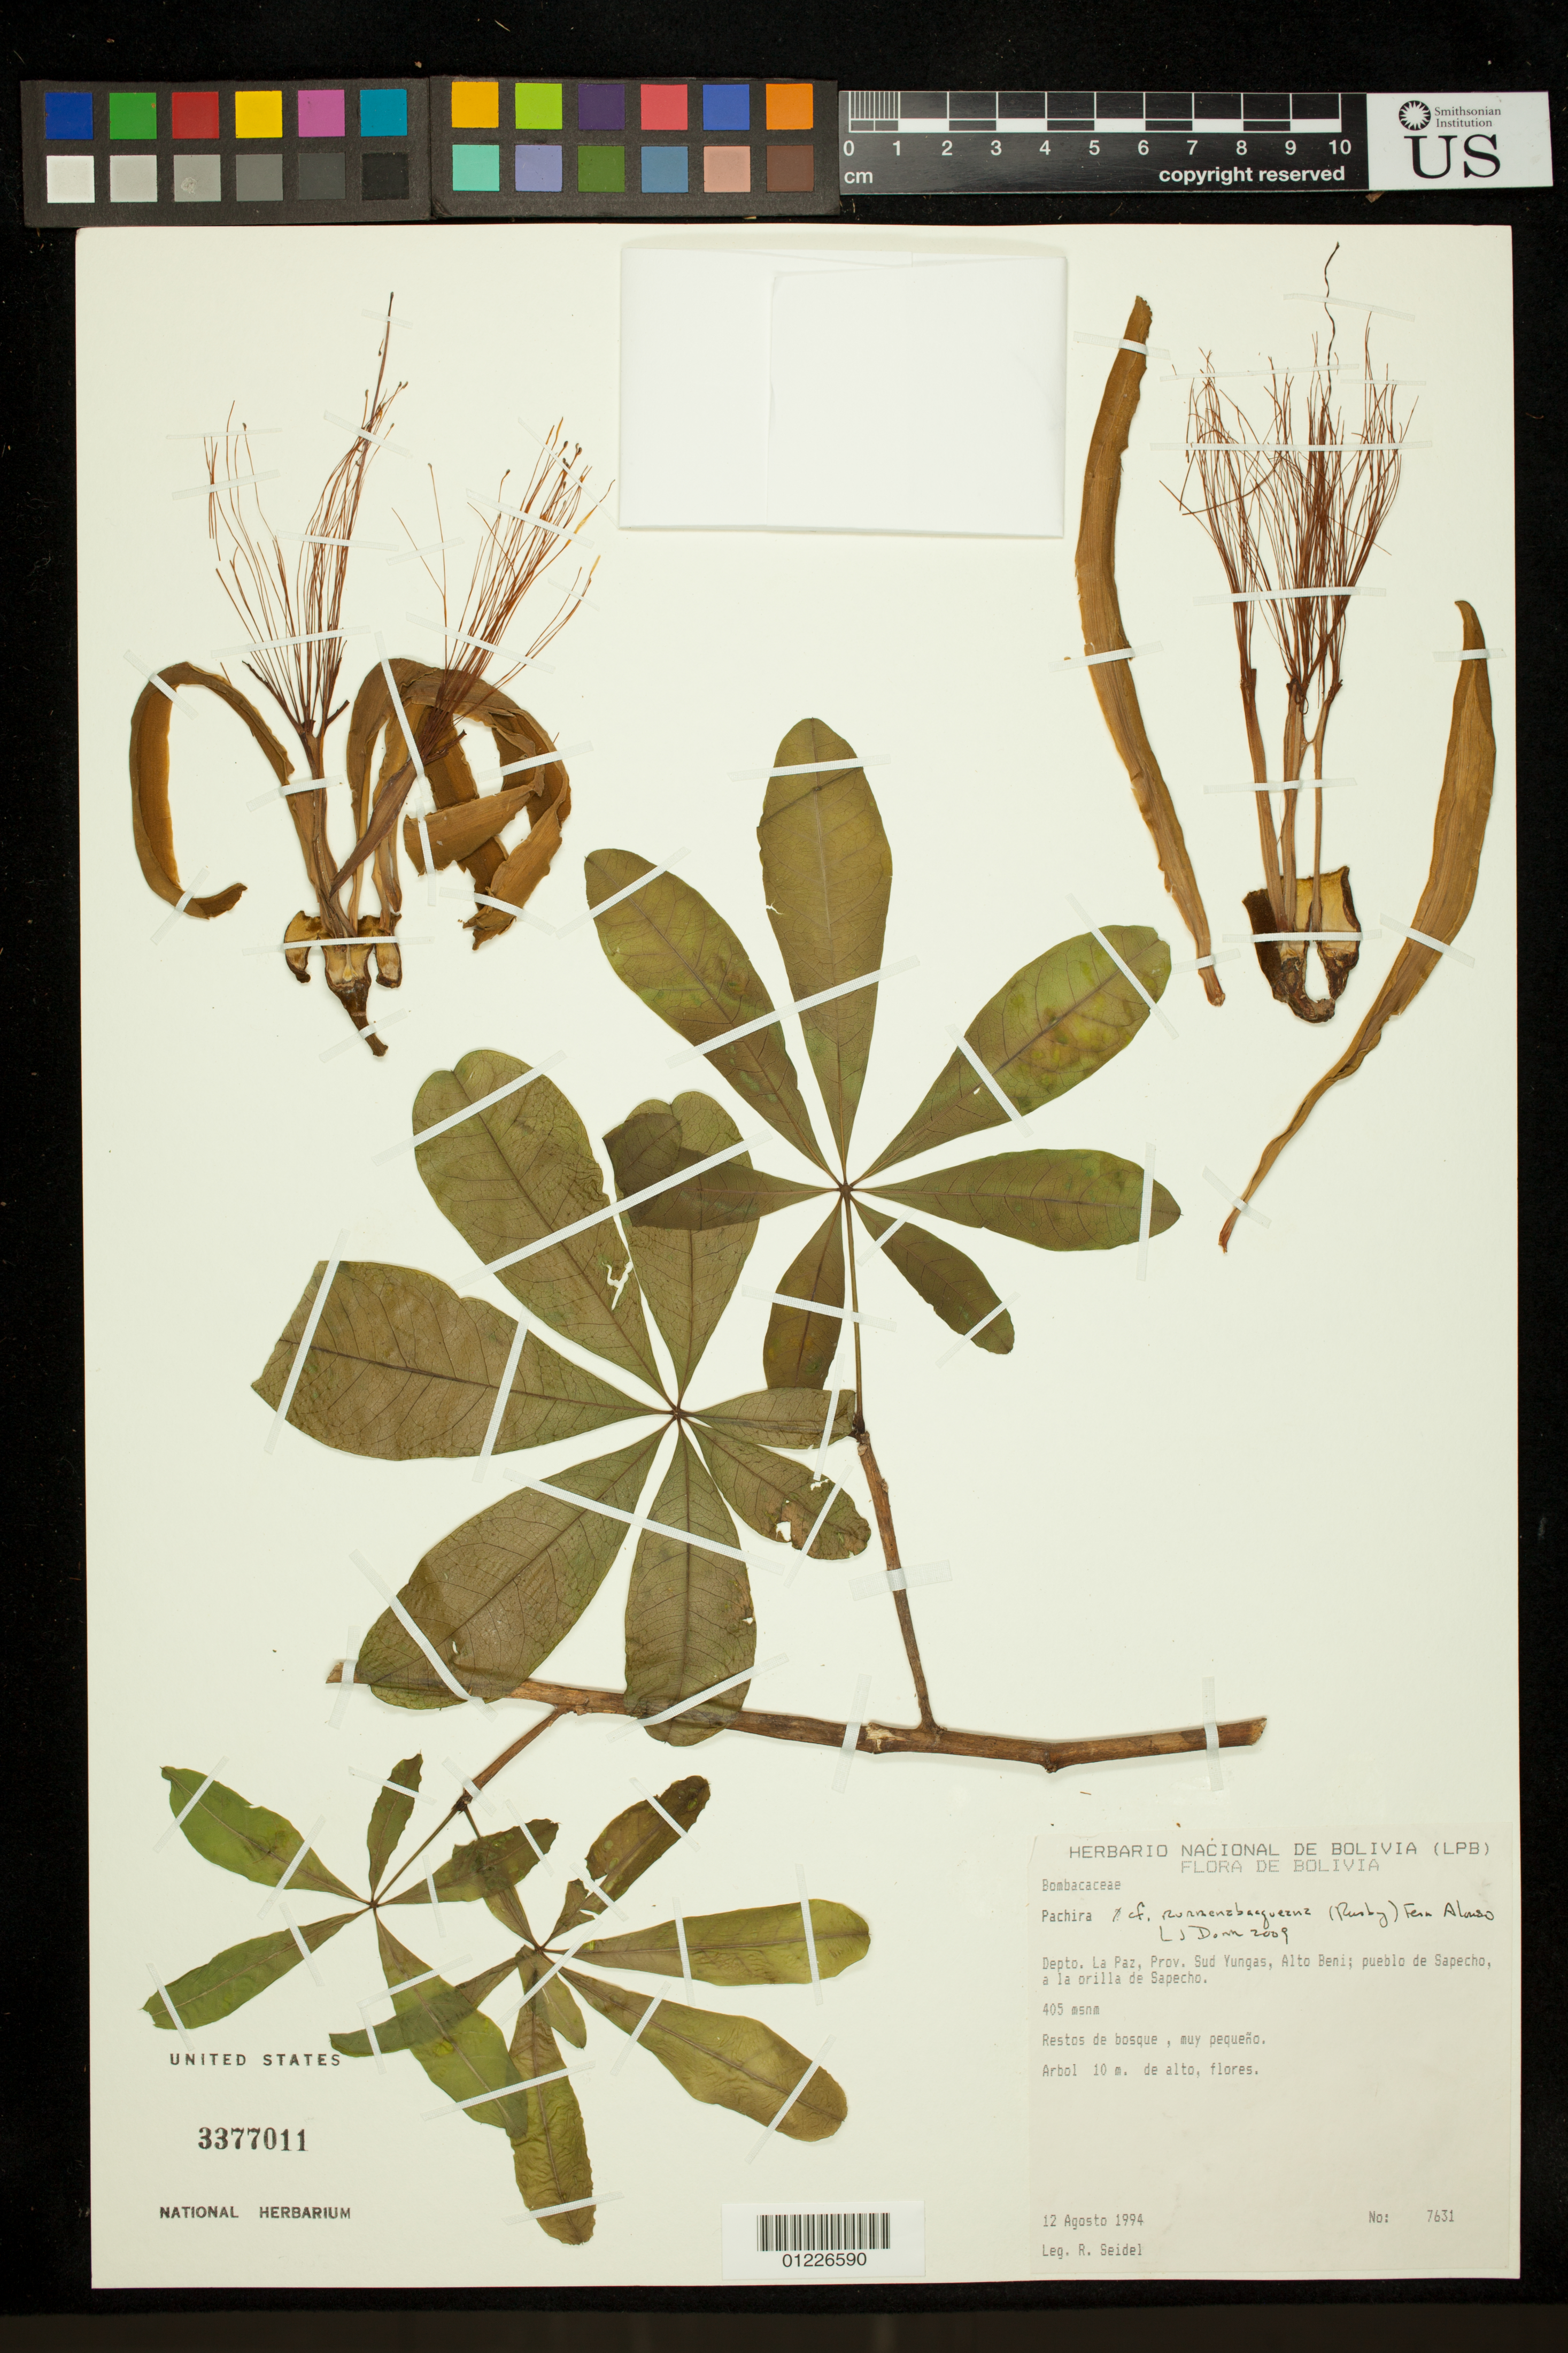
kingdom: Plantae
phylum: Tracheophyta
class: Magnoliopsida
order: Malvales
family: Malvaceae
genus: Pachira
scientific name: Pachira rurrenabaqueana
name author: (Rusby) Fern. Alonso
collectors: R. Seidel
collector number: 7631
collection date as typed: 8/12/1994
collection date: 1994-08-12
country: Bolivia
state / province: La Paz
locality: Prov. Sud Yungas, Alto Beni; pueblo de Sapecho, a la orilla de Sapecho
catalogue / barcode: US 3377011